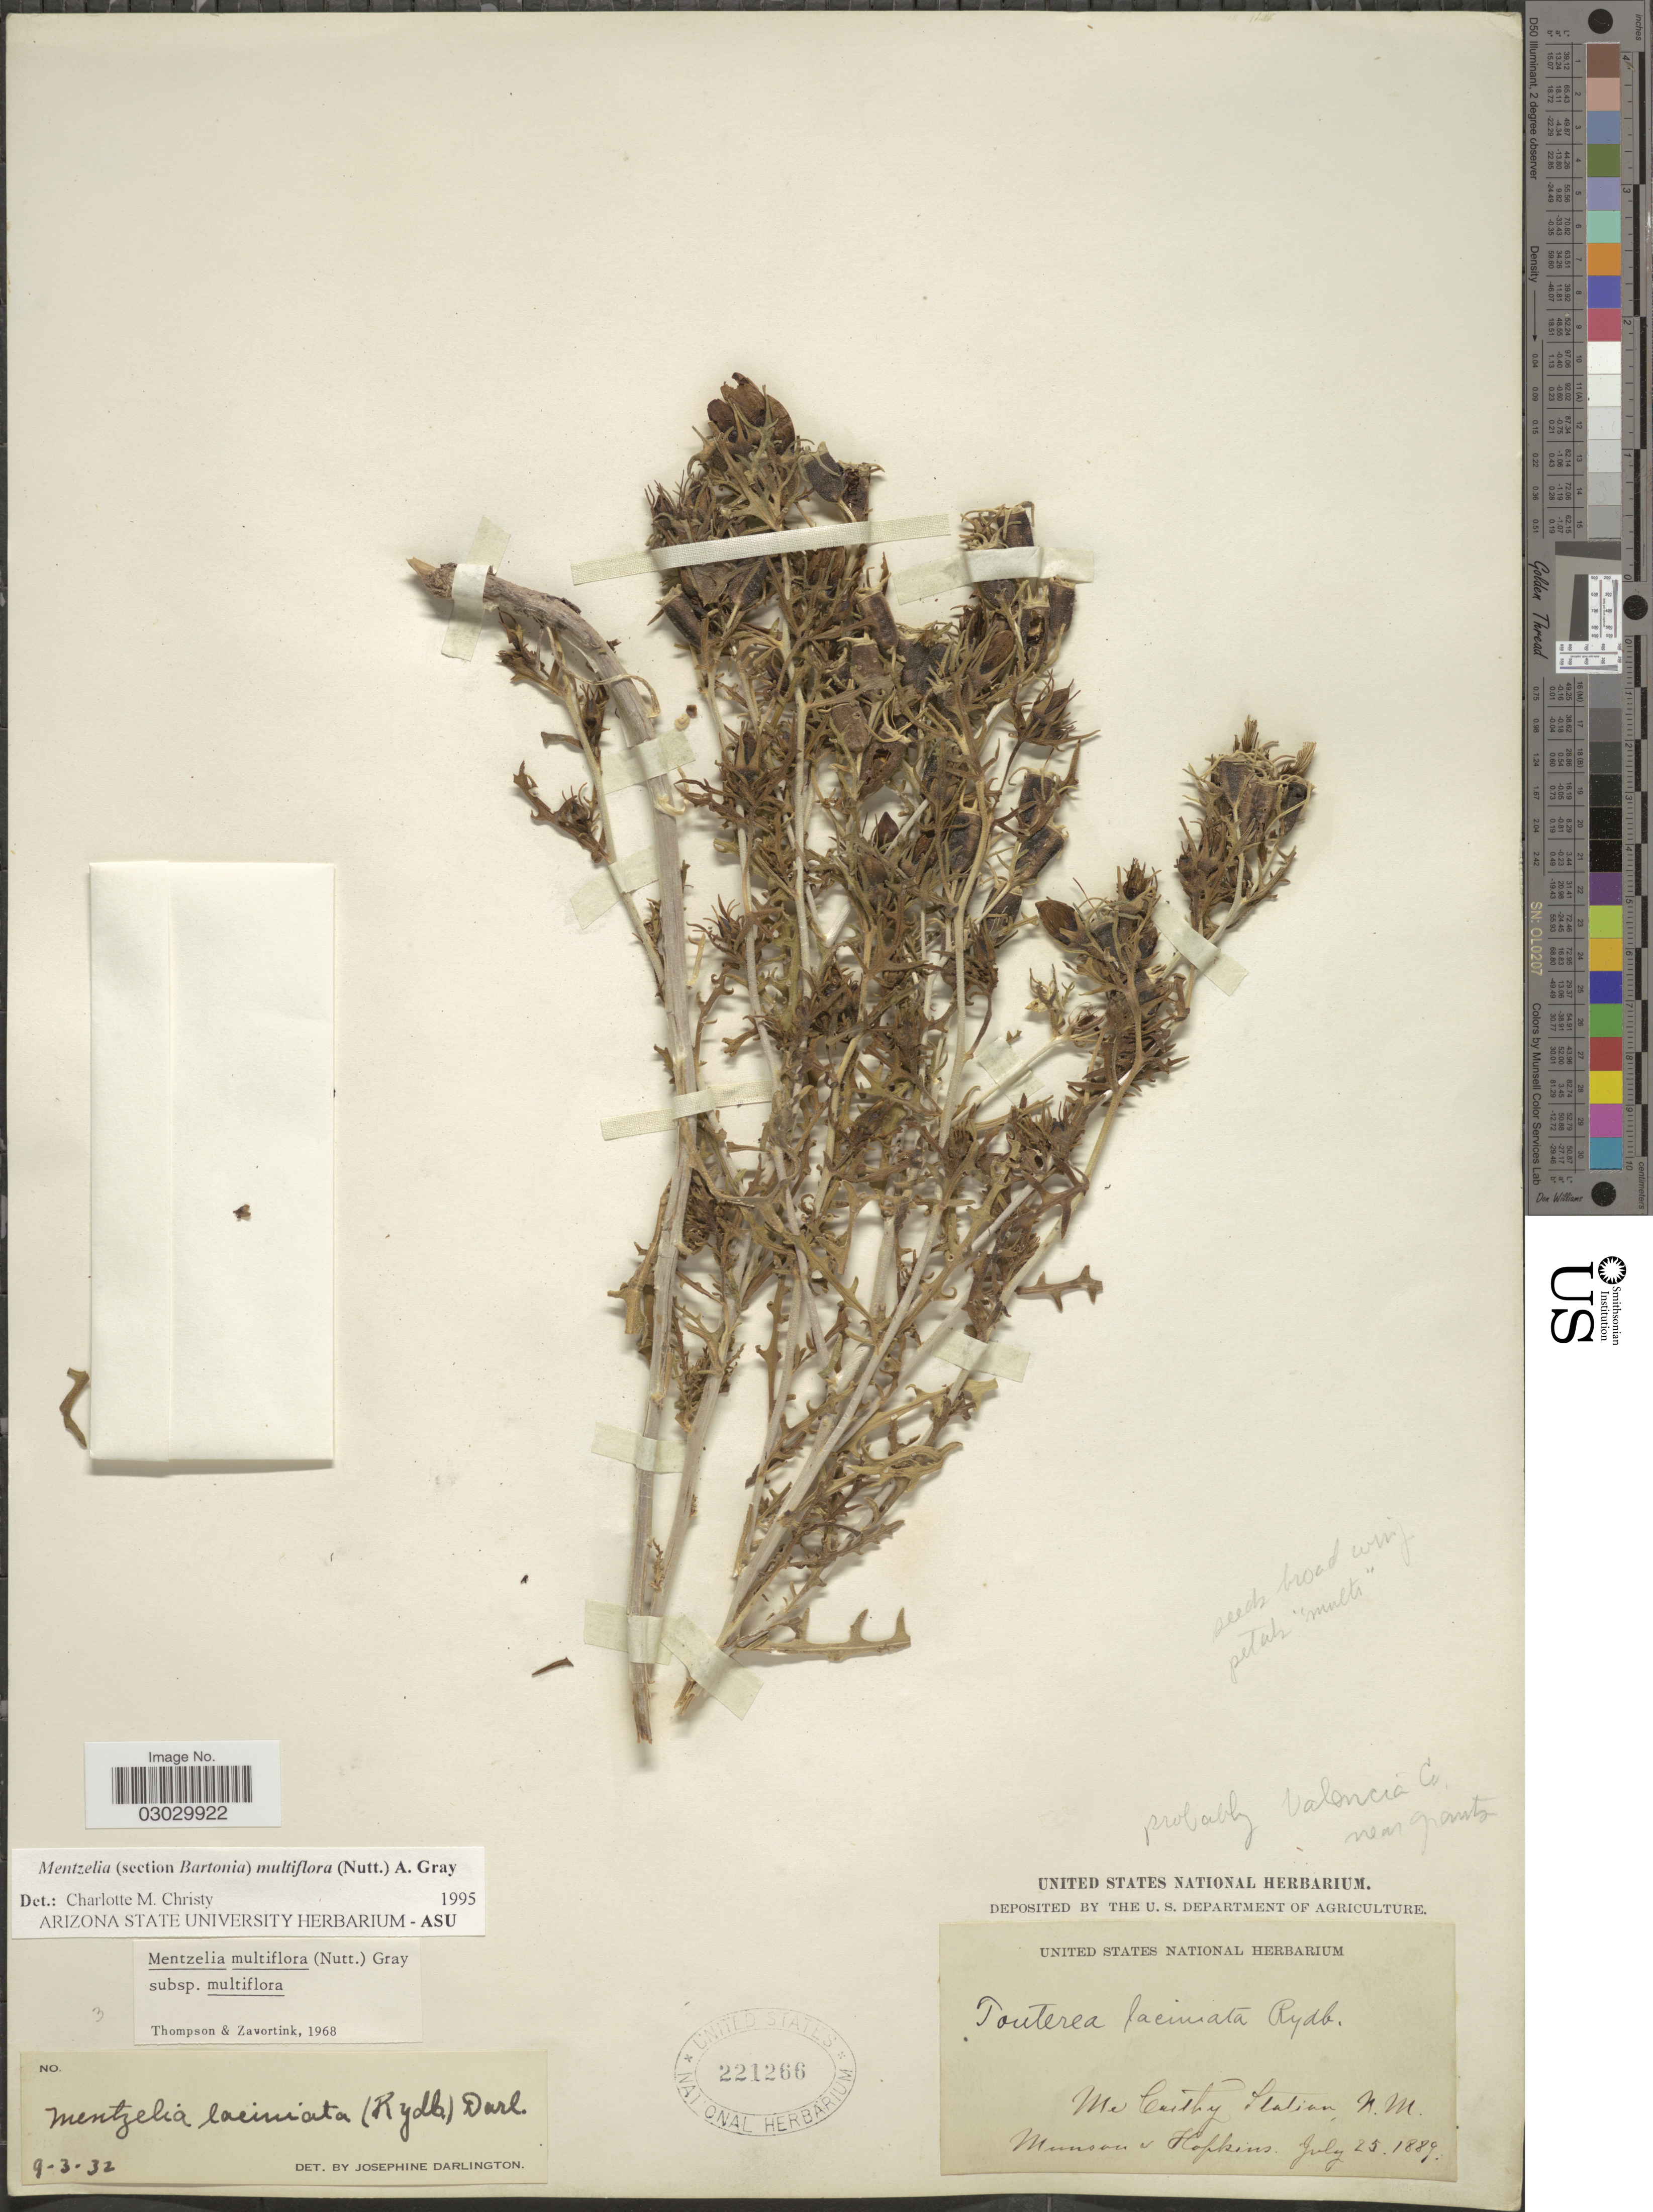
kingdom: Plantae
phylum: Tracheophyta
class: Magnoliopsida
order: Cornales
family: Loasaceae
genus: Mentzelia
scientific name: Mentzelia multiflora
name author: (Nutt.) A. Gray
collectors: -. Munson & -. Hopkins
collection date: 1889-07-25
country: United States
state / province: New Mexico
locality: Probably Valencia Co, near grants, McCarthy Station.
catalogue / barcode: US 221266